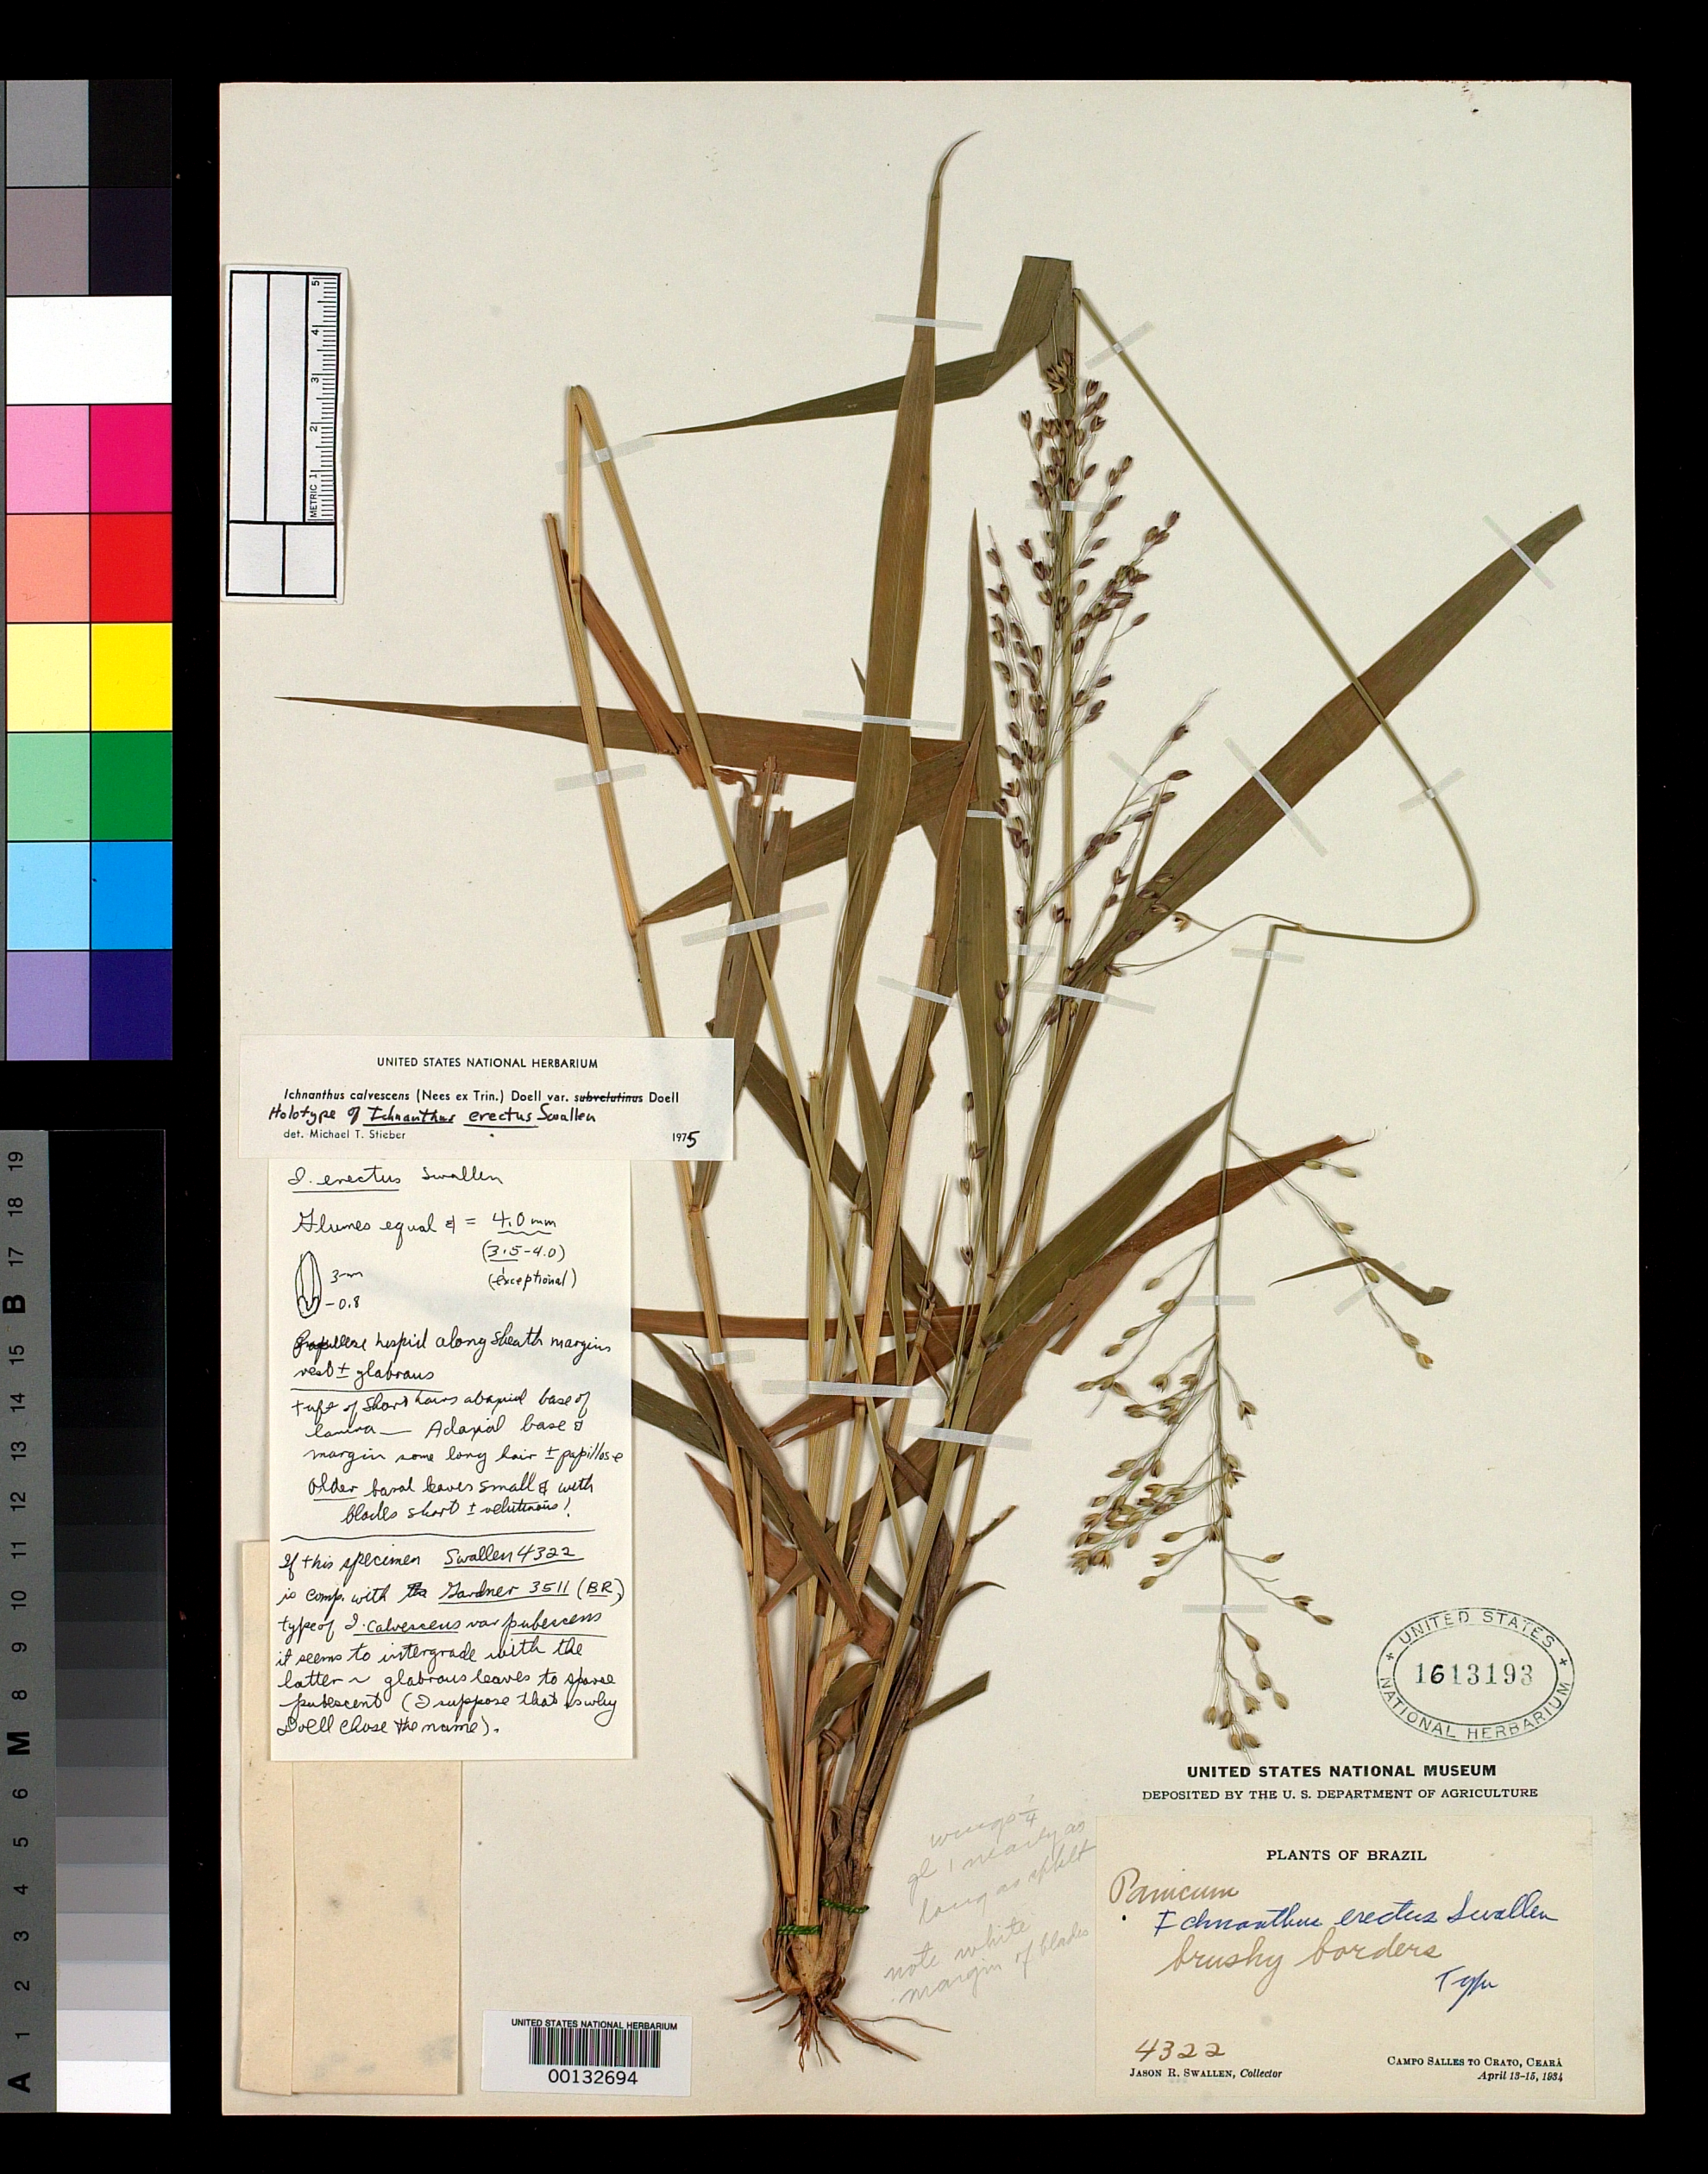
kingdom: Plantae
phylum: Tracheophyta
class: Liliopsida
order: Poales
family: Poaceae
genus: Ichnanthus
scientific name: Ichnanthus erectus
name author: Swallen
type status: Holotype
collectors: J. R. Swallen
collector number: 4322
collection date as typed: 13 Apr 1954 to 15 Apr 1954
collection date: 1954-04-13/1954-04-15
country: Brazil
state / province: Ceará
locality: Campo Salles to Crato.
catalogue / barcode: US 1613193